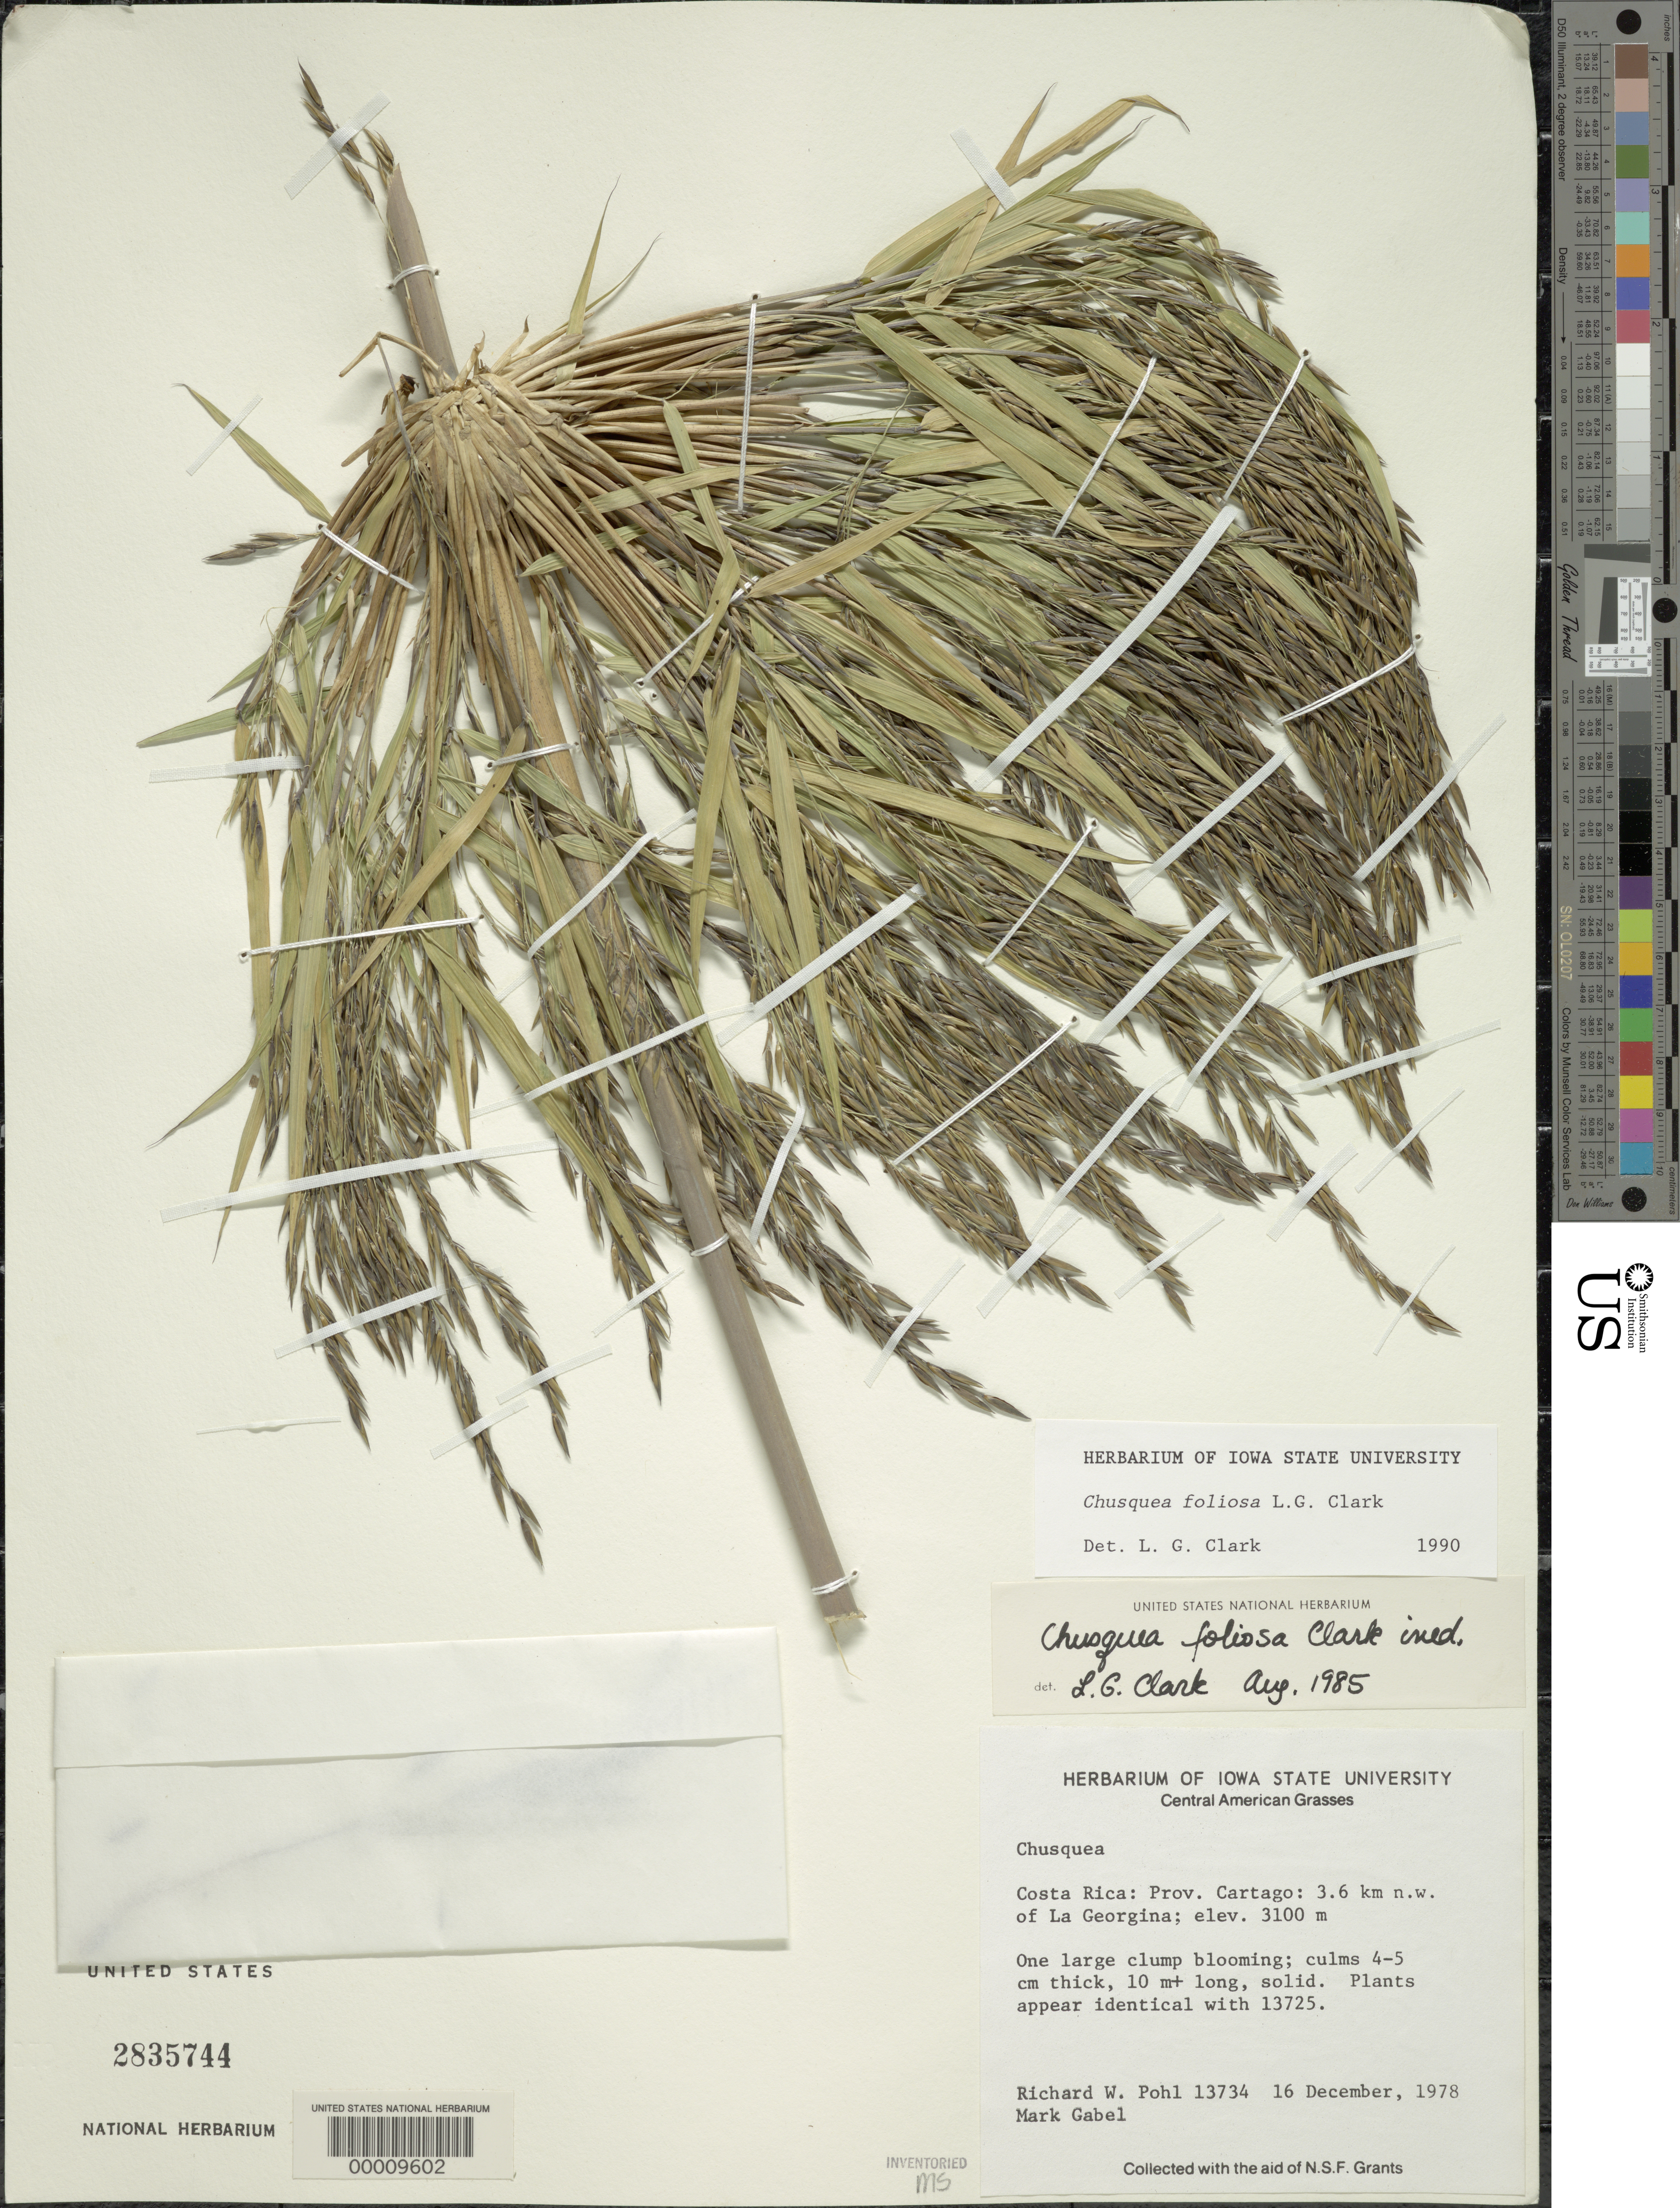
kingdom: Plantae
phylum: Tracheophyta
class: Liliopsida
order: Poales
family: Poaceae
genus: Chusquea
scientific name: Chusquea foliosa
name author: L.G. Clark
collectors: R. W. Pohl & M. Gabel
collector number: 13734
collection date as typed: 16 Dec 1978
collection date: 1978-12-16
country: Costa Rica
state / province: Cartago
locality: La Georgian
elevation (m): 3100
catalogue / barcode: US 2835744